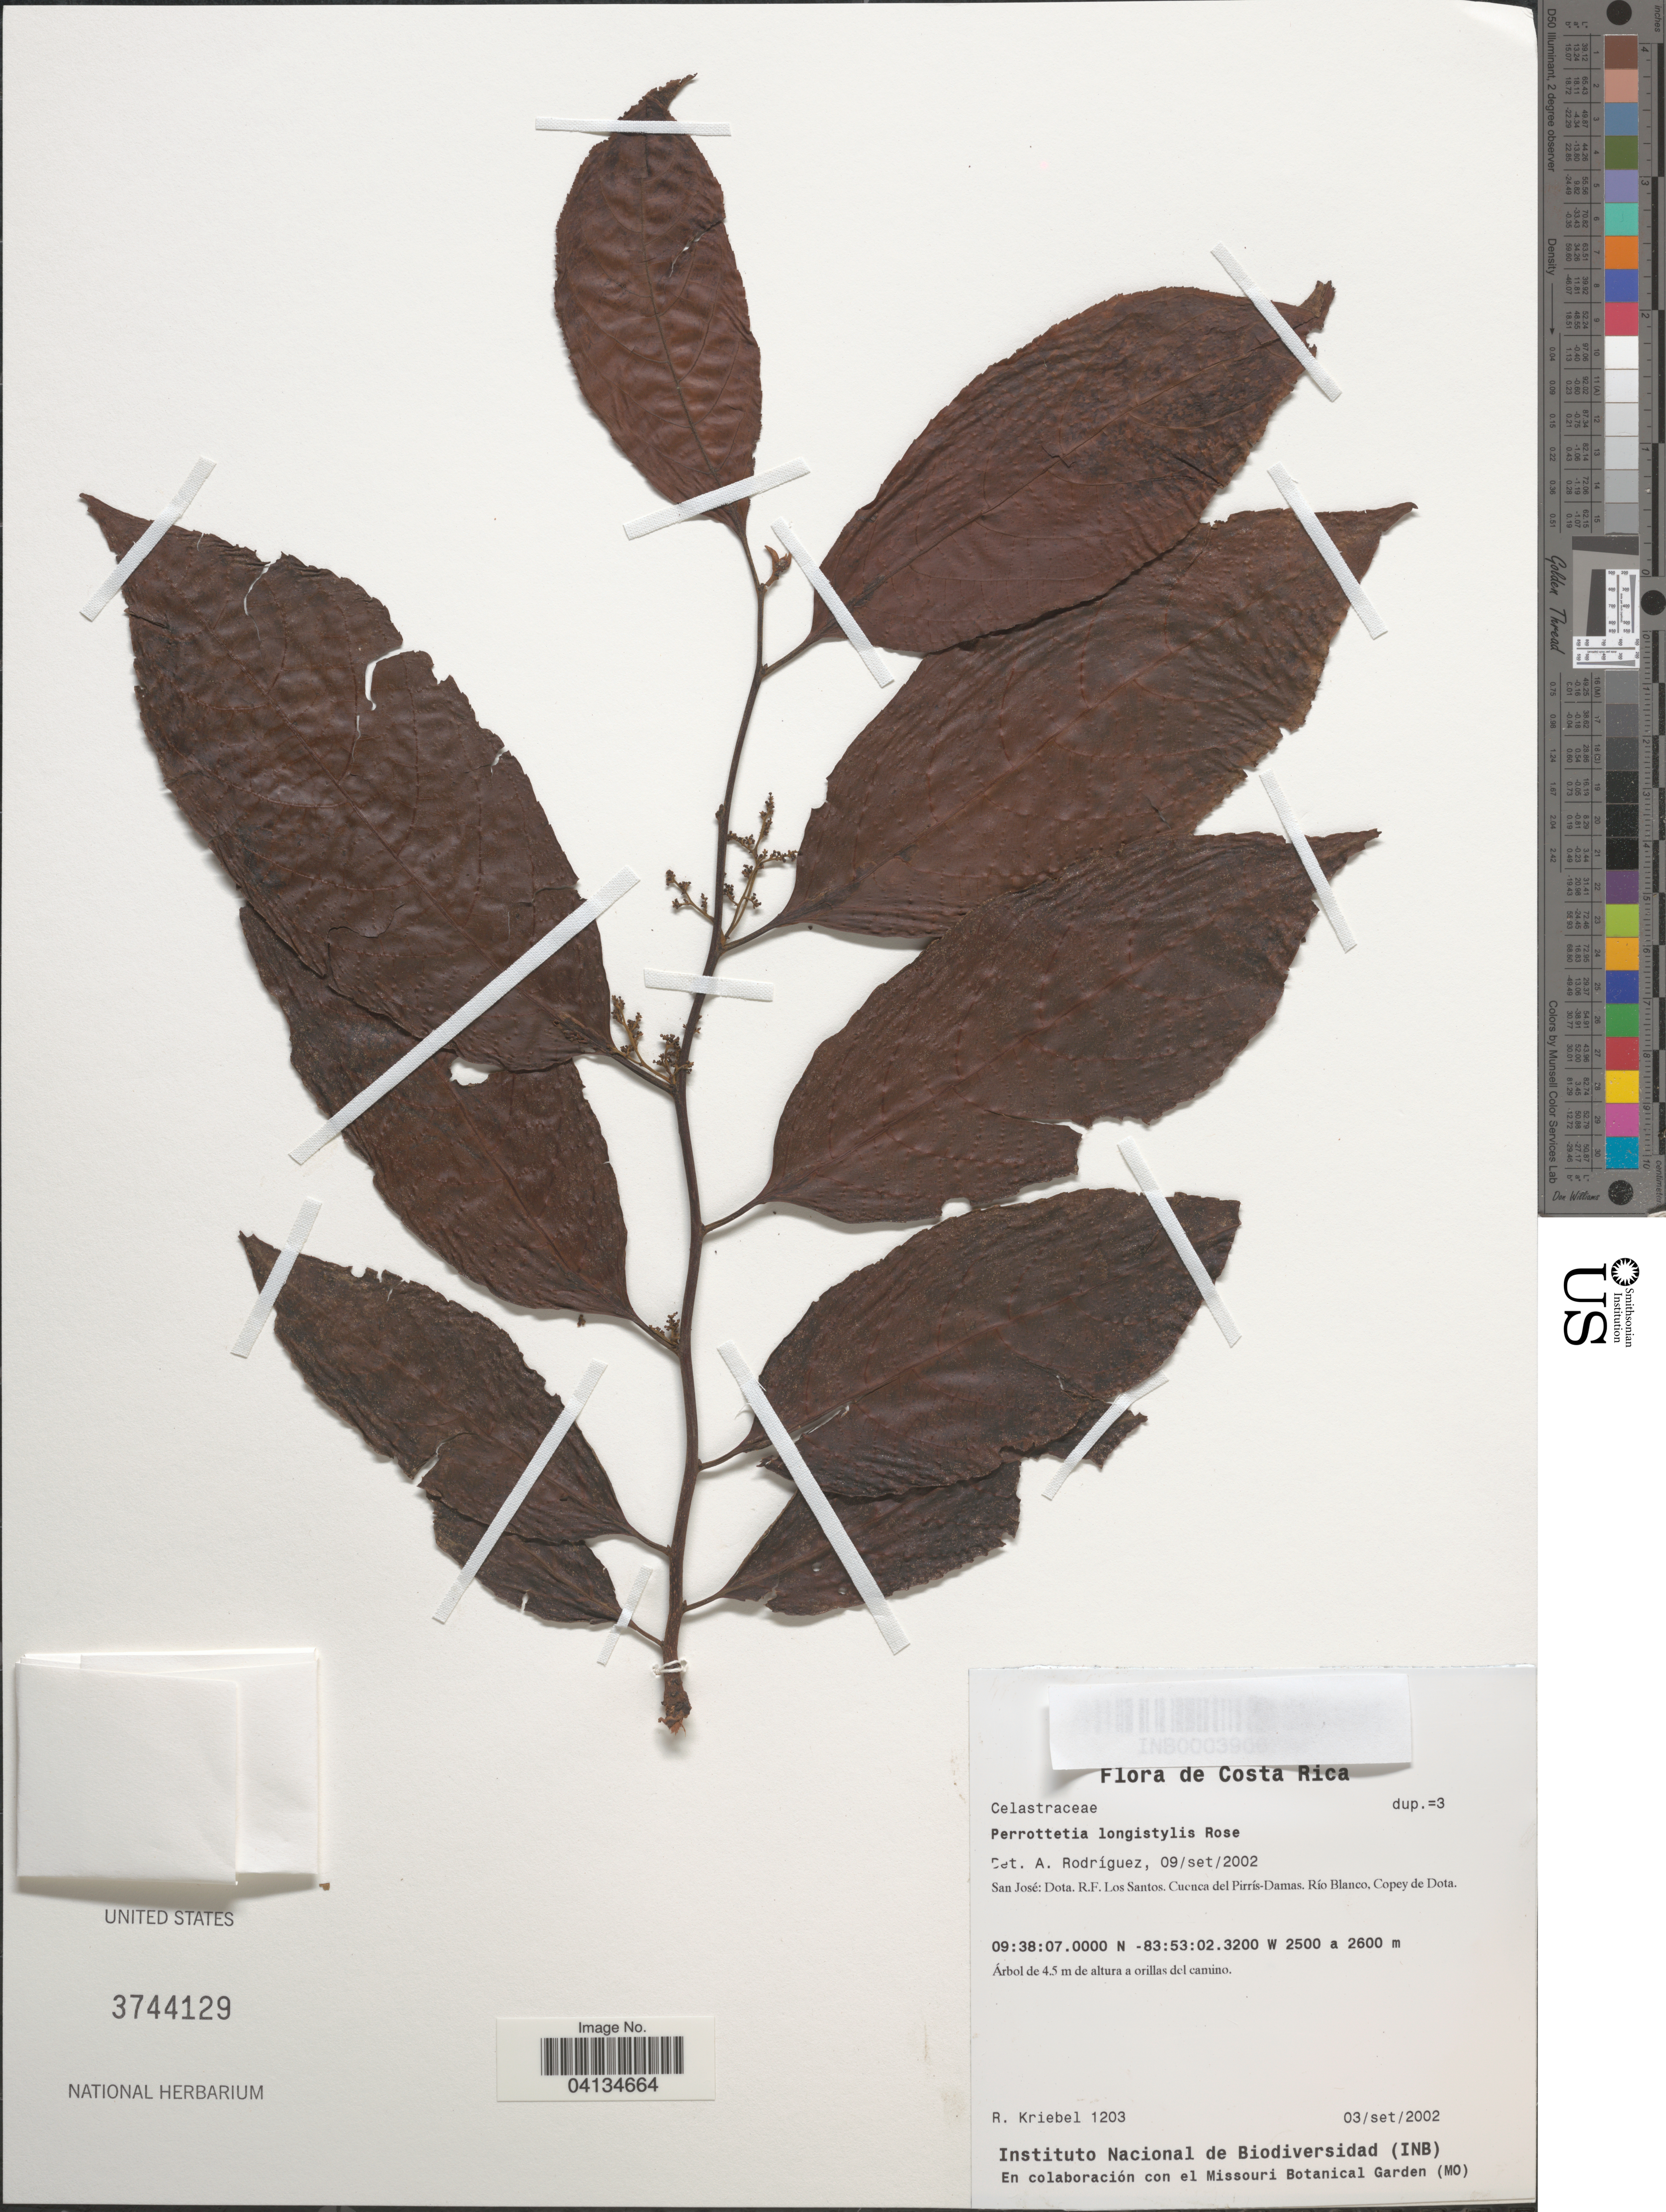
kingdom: Plantae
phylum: Tracheophyta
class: Magnoliopsida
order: Huerteales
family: Dipentodontaceae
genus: Perrottetia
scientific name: Perrottetia longistylis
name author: Rose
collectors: R. Kriebel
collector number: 1203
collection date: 2002-09-03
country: Costa Rica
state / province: San José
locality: Dota. R.F. Los Santos. Cuenca del Pirrís-Damas. Río Blanco, Copey de Dota.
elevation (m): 2500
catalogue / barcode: US 3744129